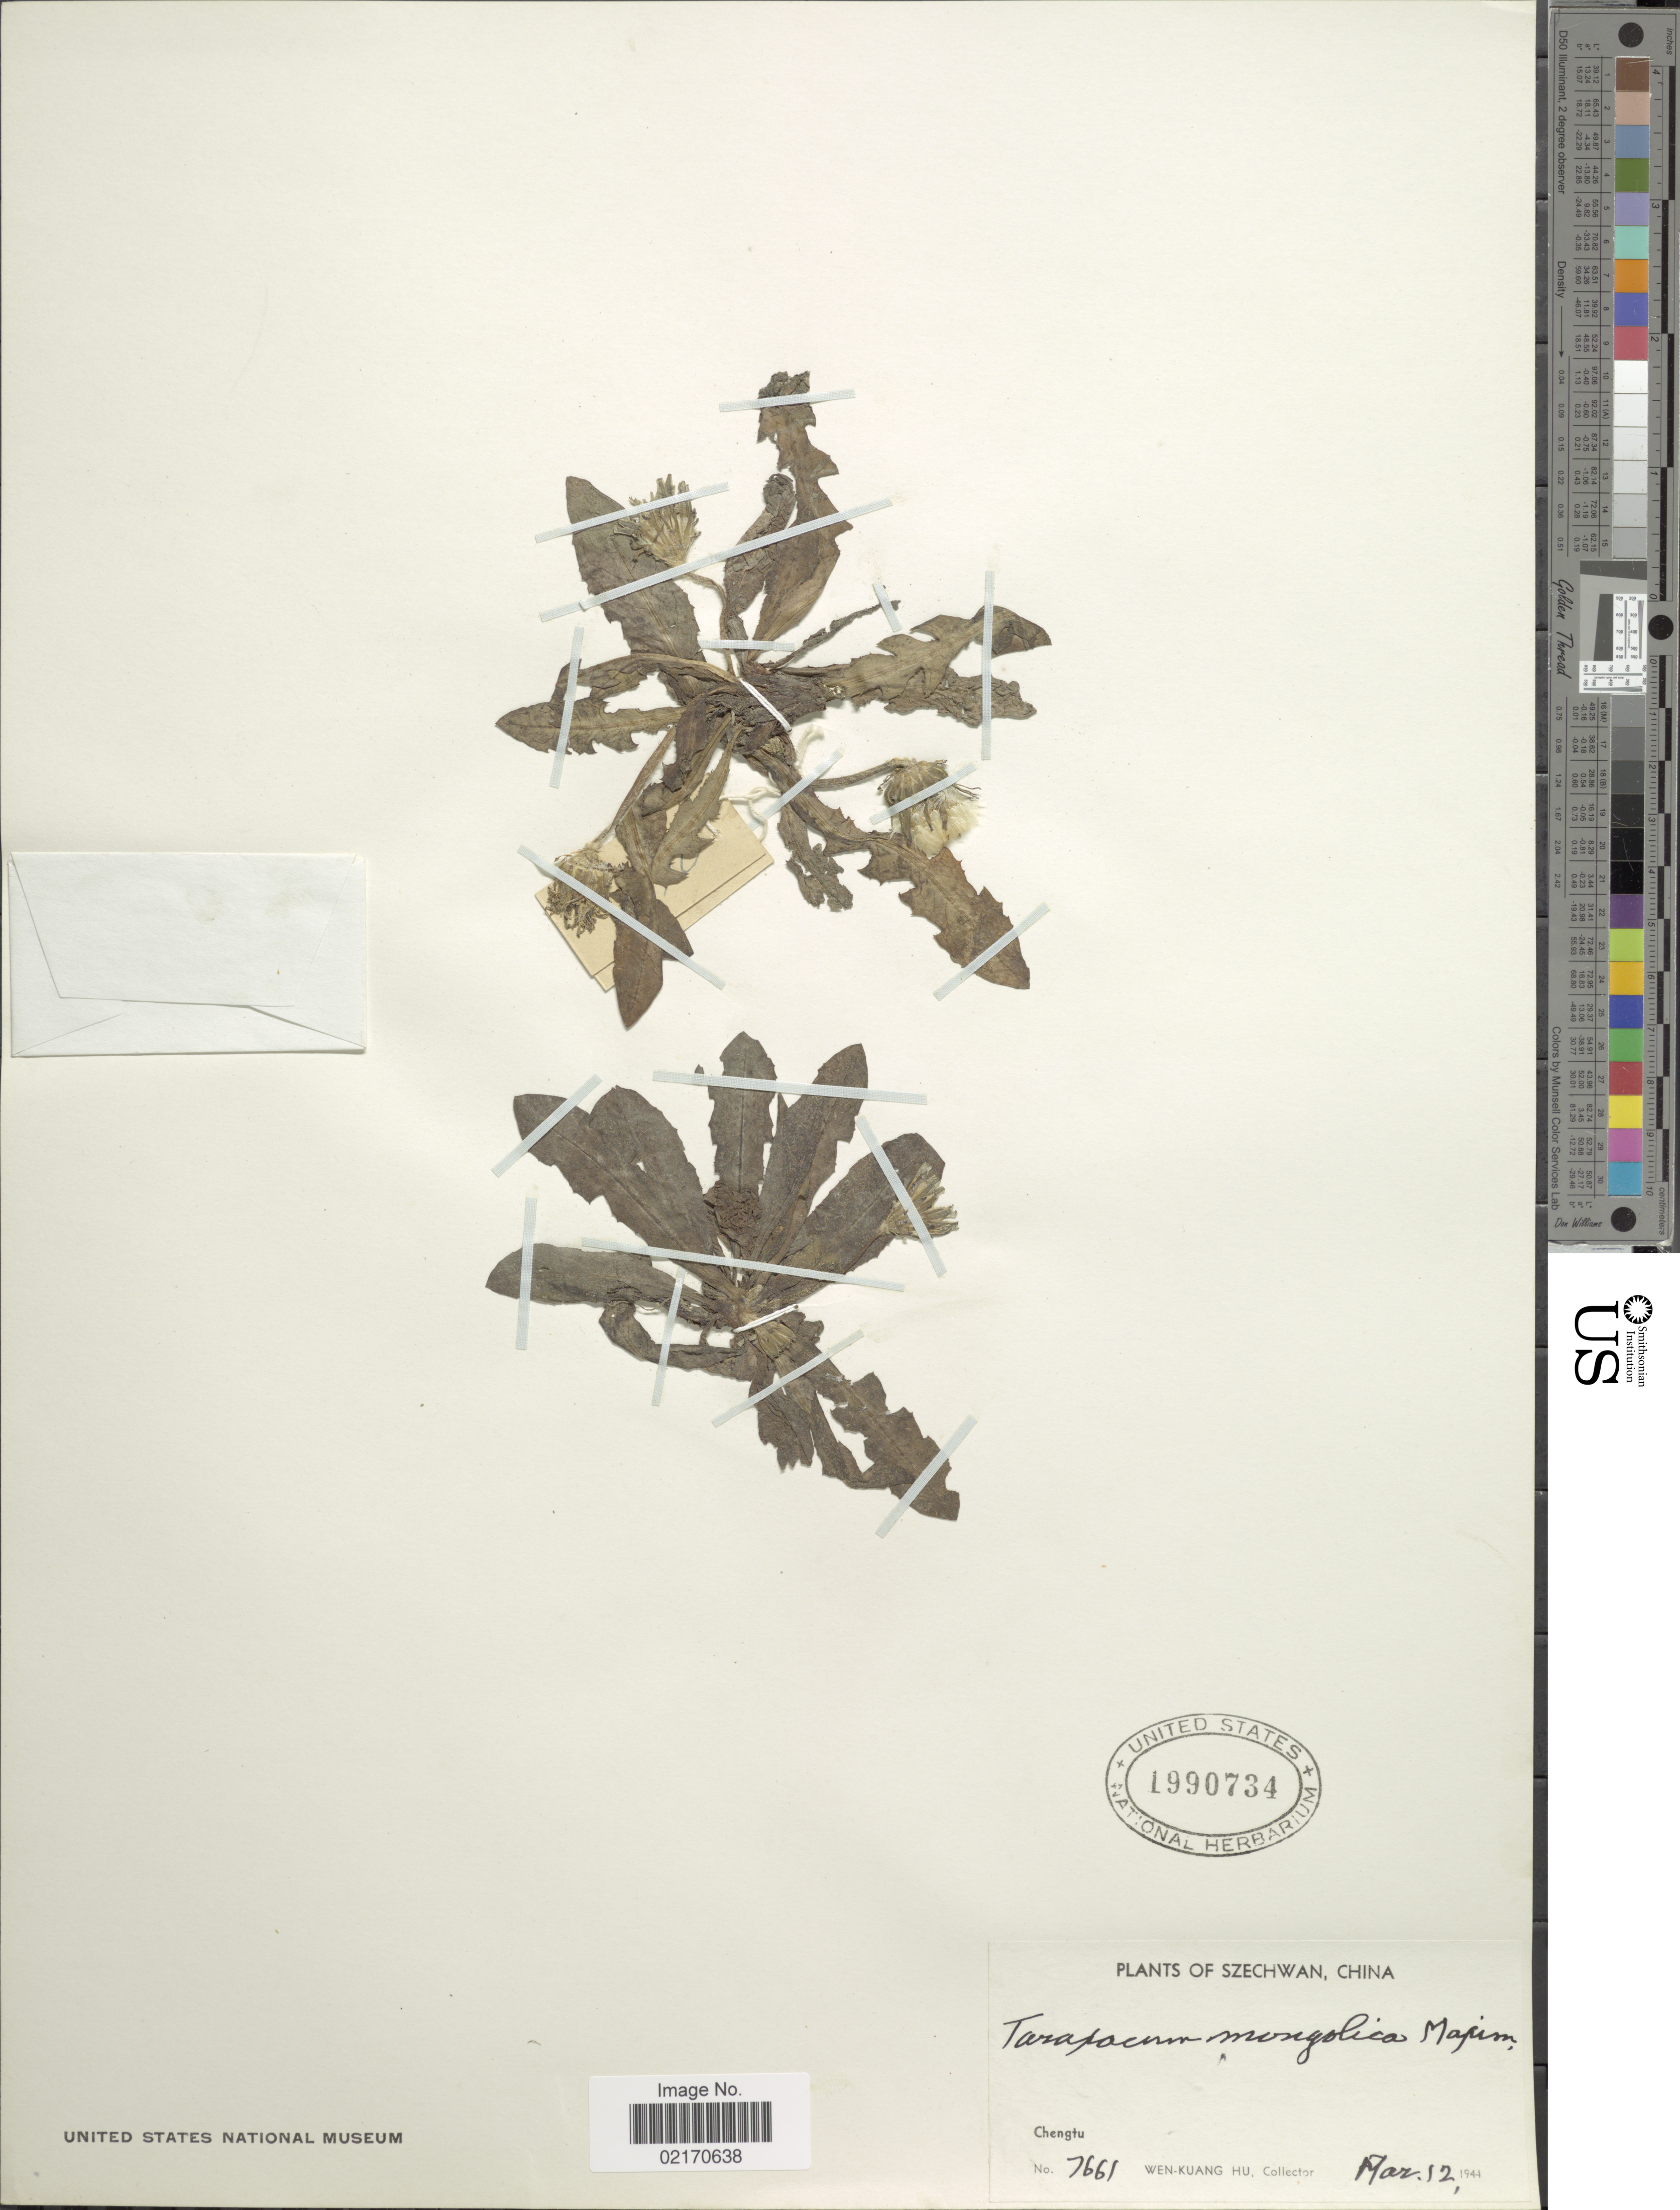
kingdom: Plantae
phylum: Tracheophyta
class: Magnoliopsida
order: Asterales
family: Asteraceae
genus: Taraxacum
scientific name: Taraxacum mongolicum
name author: Hand.-Mazz.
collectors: W. K. Hu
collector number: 7661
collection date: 1944-03-12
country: China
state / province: Sichuan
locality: Szechwan, Chengtu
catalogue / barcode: US 1990734